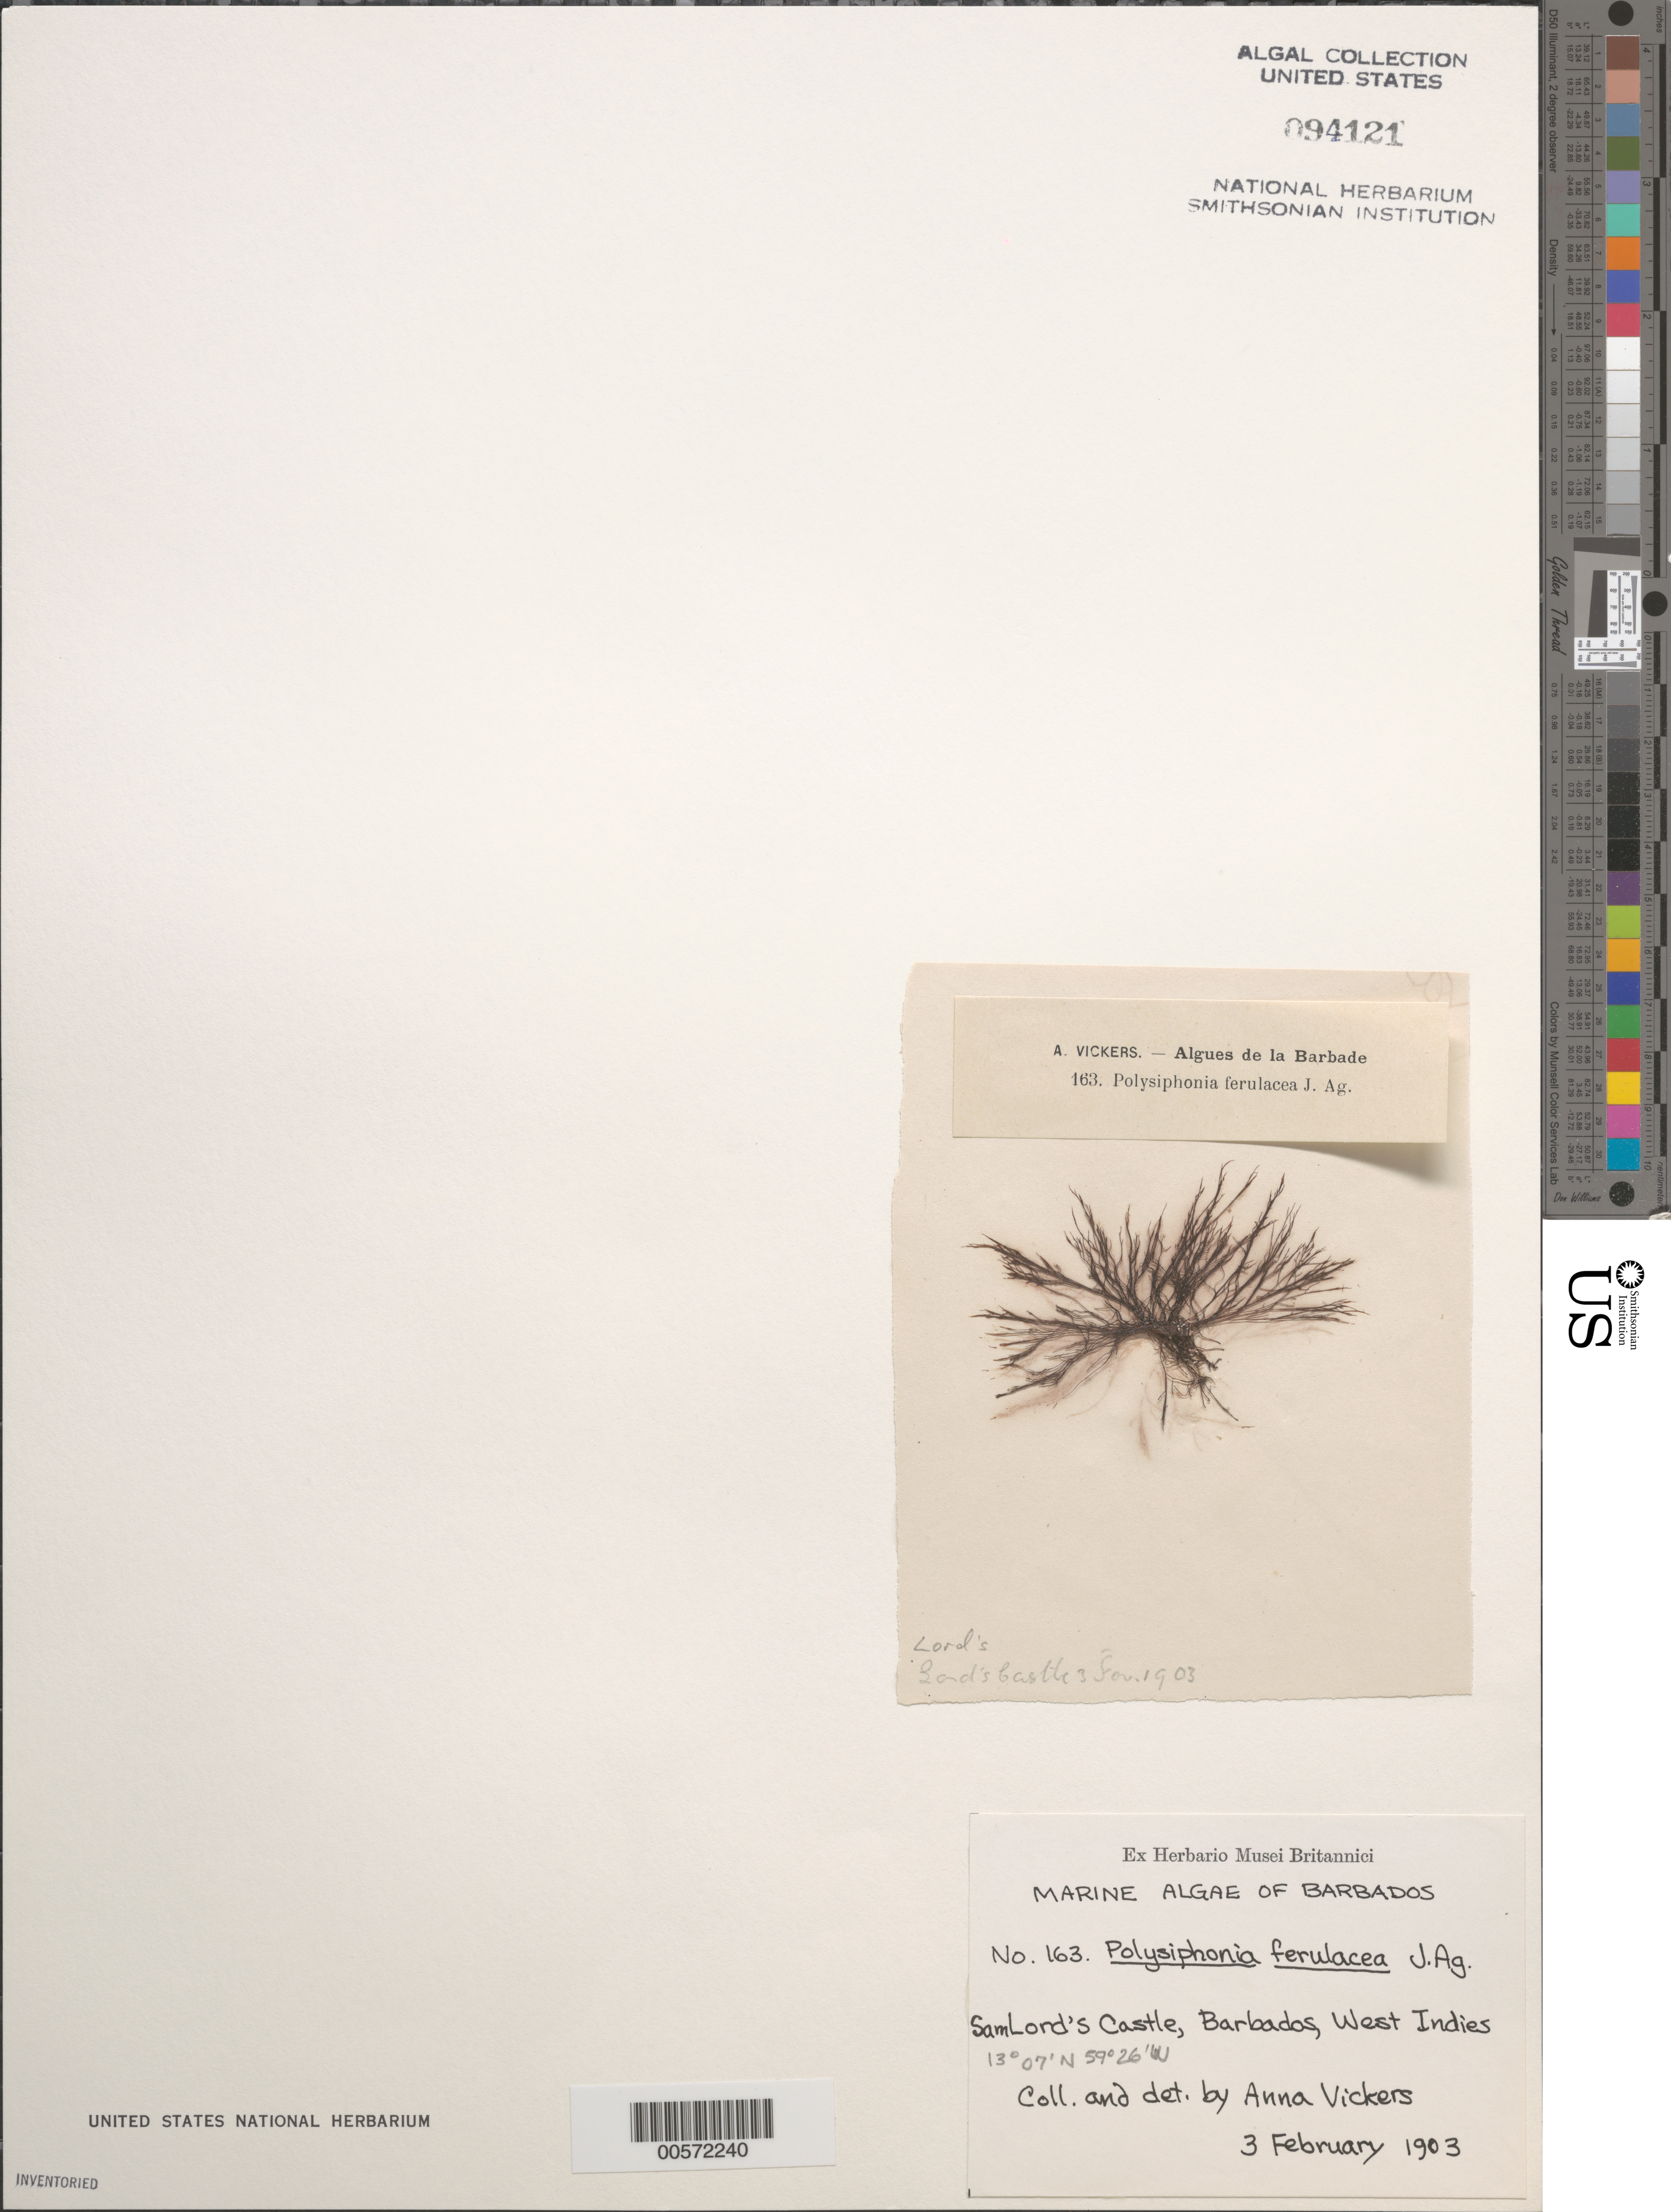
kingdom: Plantae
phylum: Rhodophyta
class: Florideophyceae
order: Ceramiales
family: Rhodomelaceae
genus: Melanothamnus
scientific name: Melanothamnus ferulaceus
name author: (Suhr ex J. Agardh) Diaz-Tapia & Maggs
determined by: Algae name updating Project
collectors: A. Vickers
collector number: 163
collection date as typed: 03 Feb 1903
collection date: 1903-02-03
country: Barbados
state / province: Saint Philip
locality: Sam Lord's Castle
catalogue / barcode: US 94121